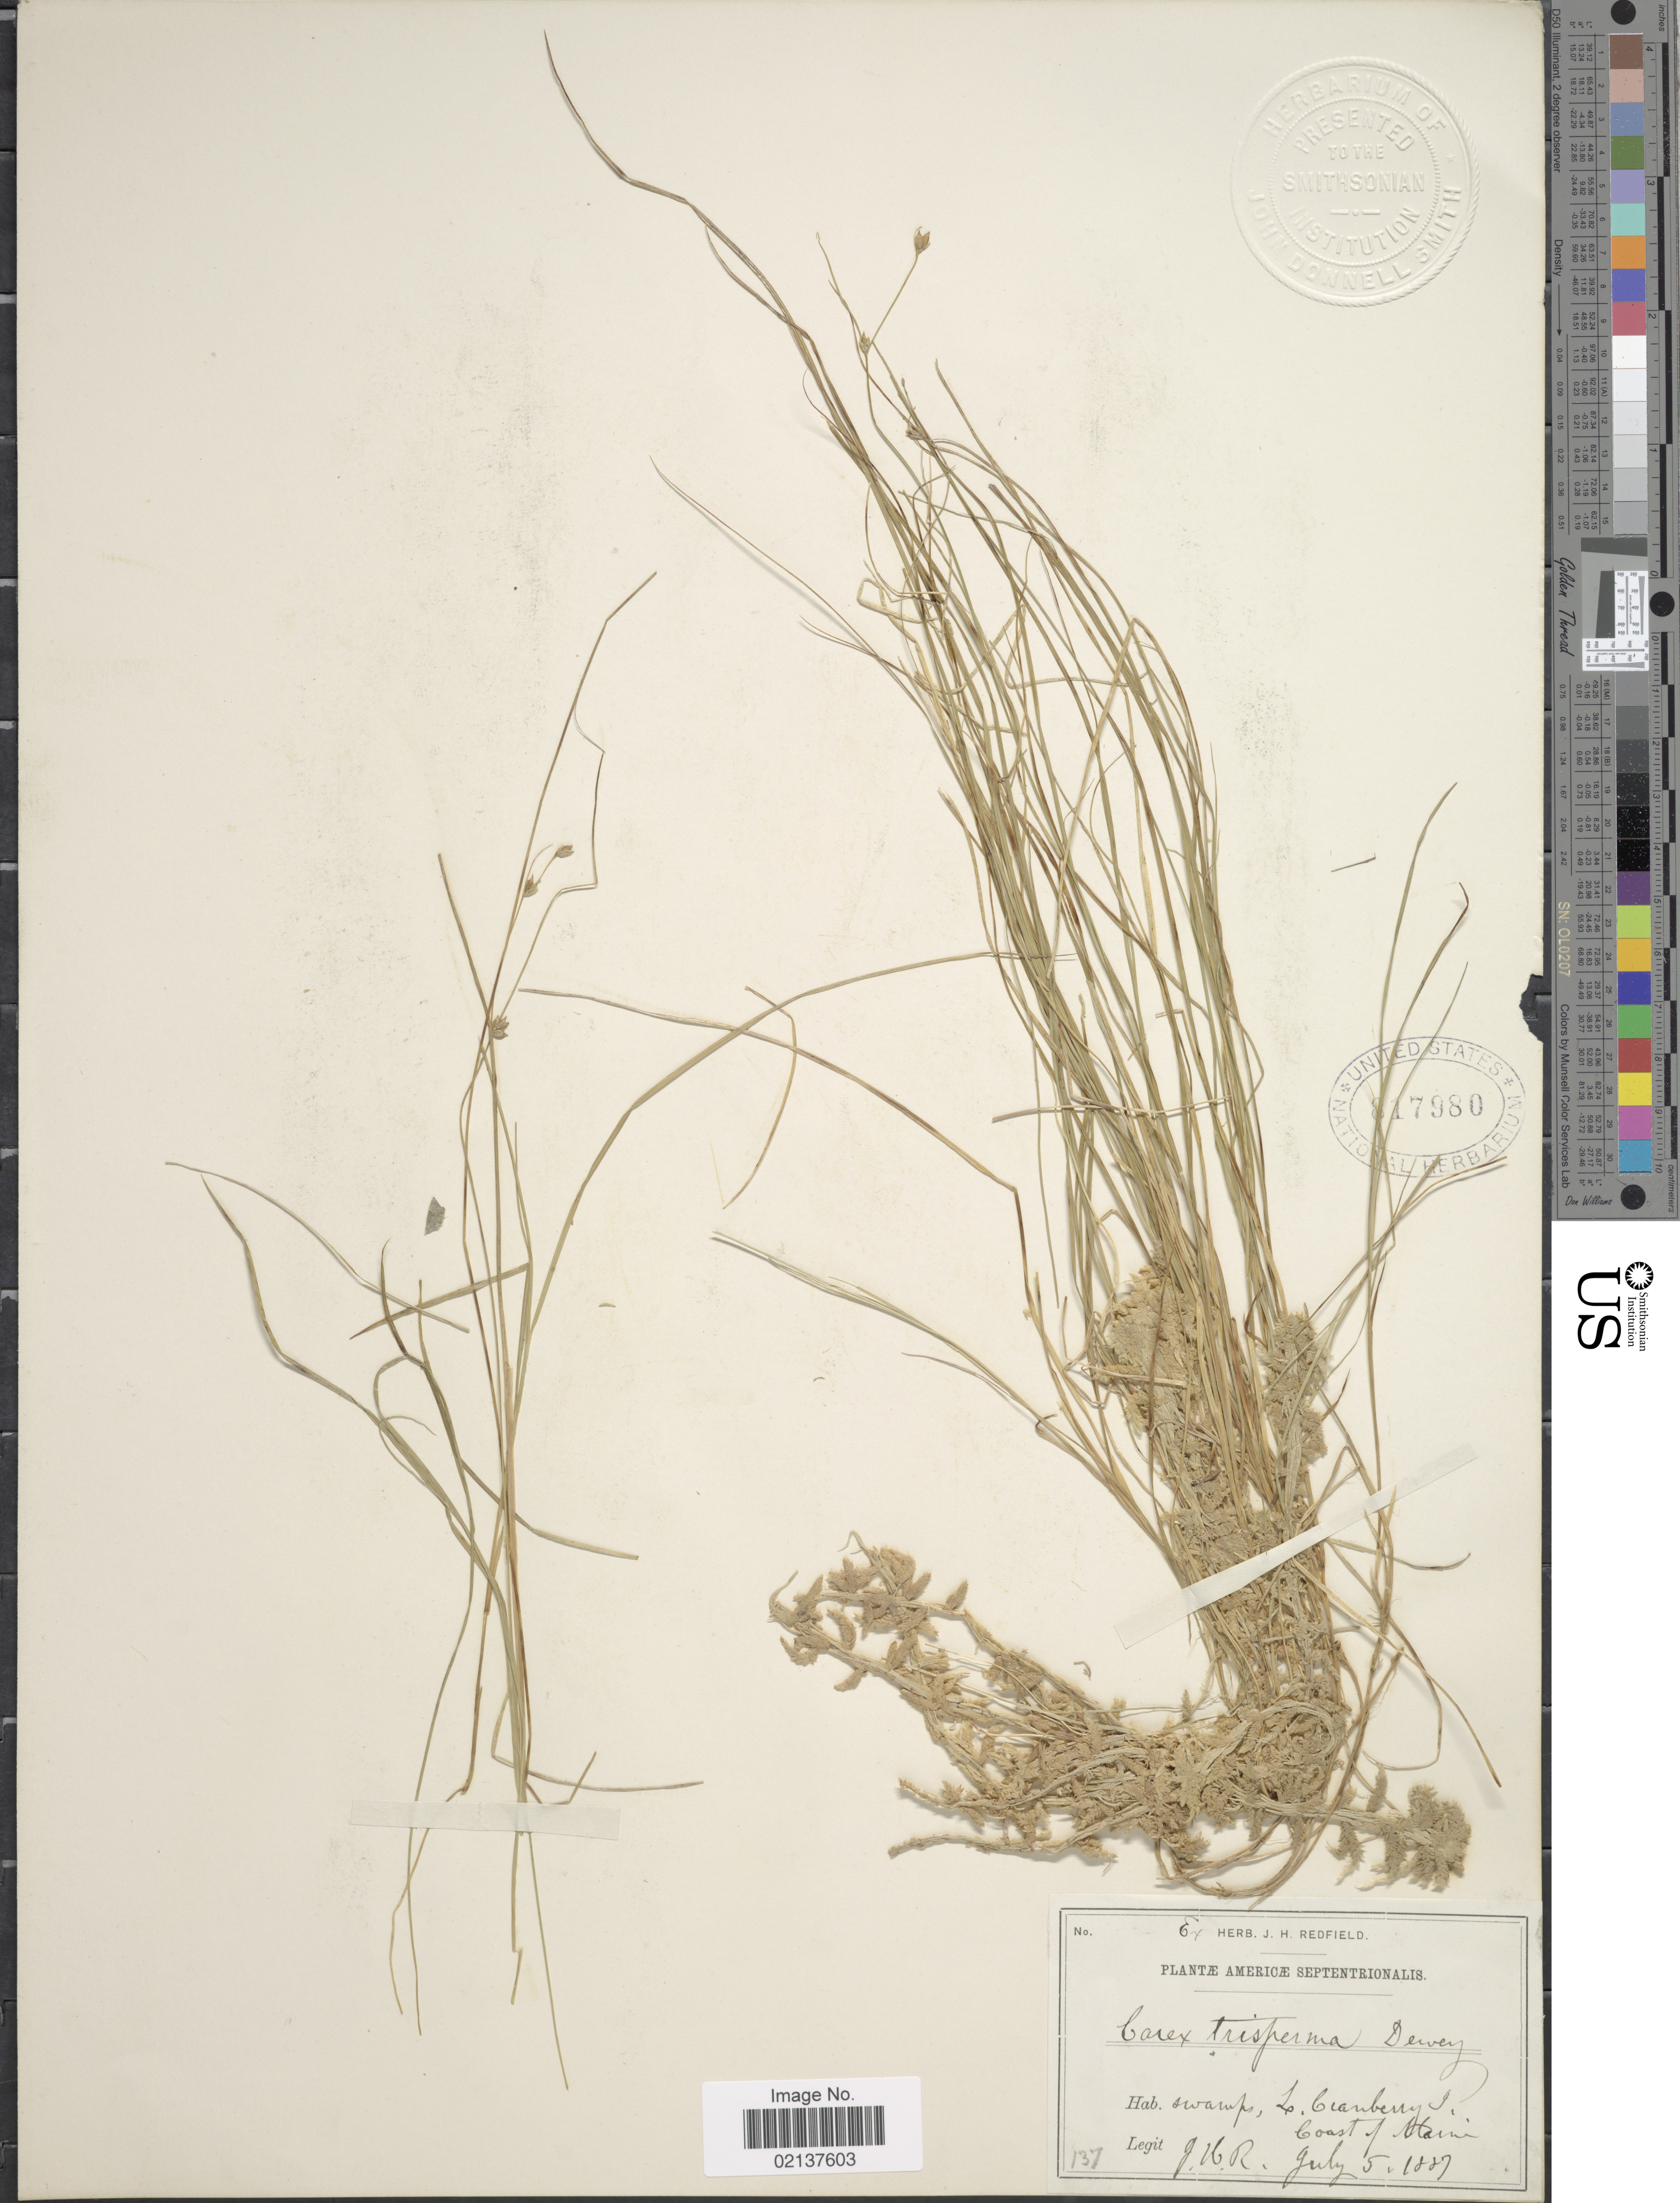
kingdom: Plantae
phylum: Tracheophyta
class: Liliopsida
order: Poales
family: Cyperaceae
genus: Carex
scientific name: Carex trisperma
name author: Dewey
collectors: J. Redfield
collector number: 137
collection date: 1887-07-05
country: United States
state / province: Maine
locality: Americae septentrionalis, L. Cranberry S. Coast of Maine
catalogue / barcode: US 817980